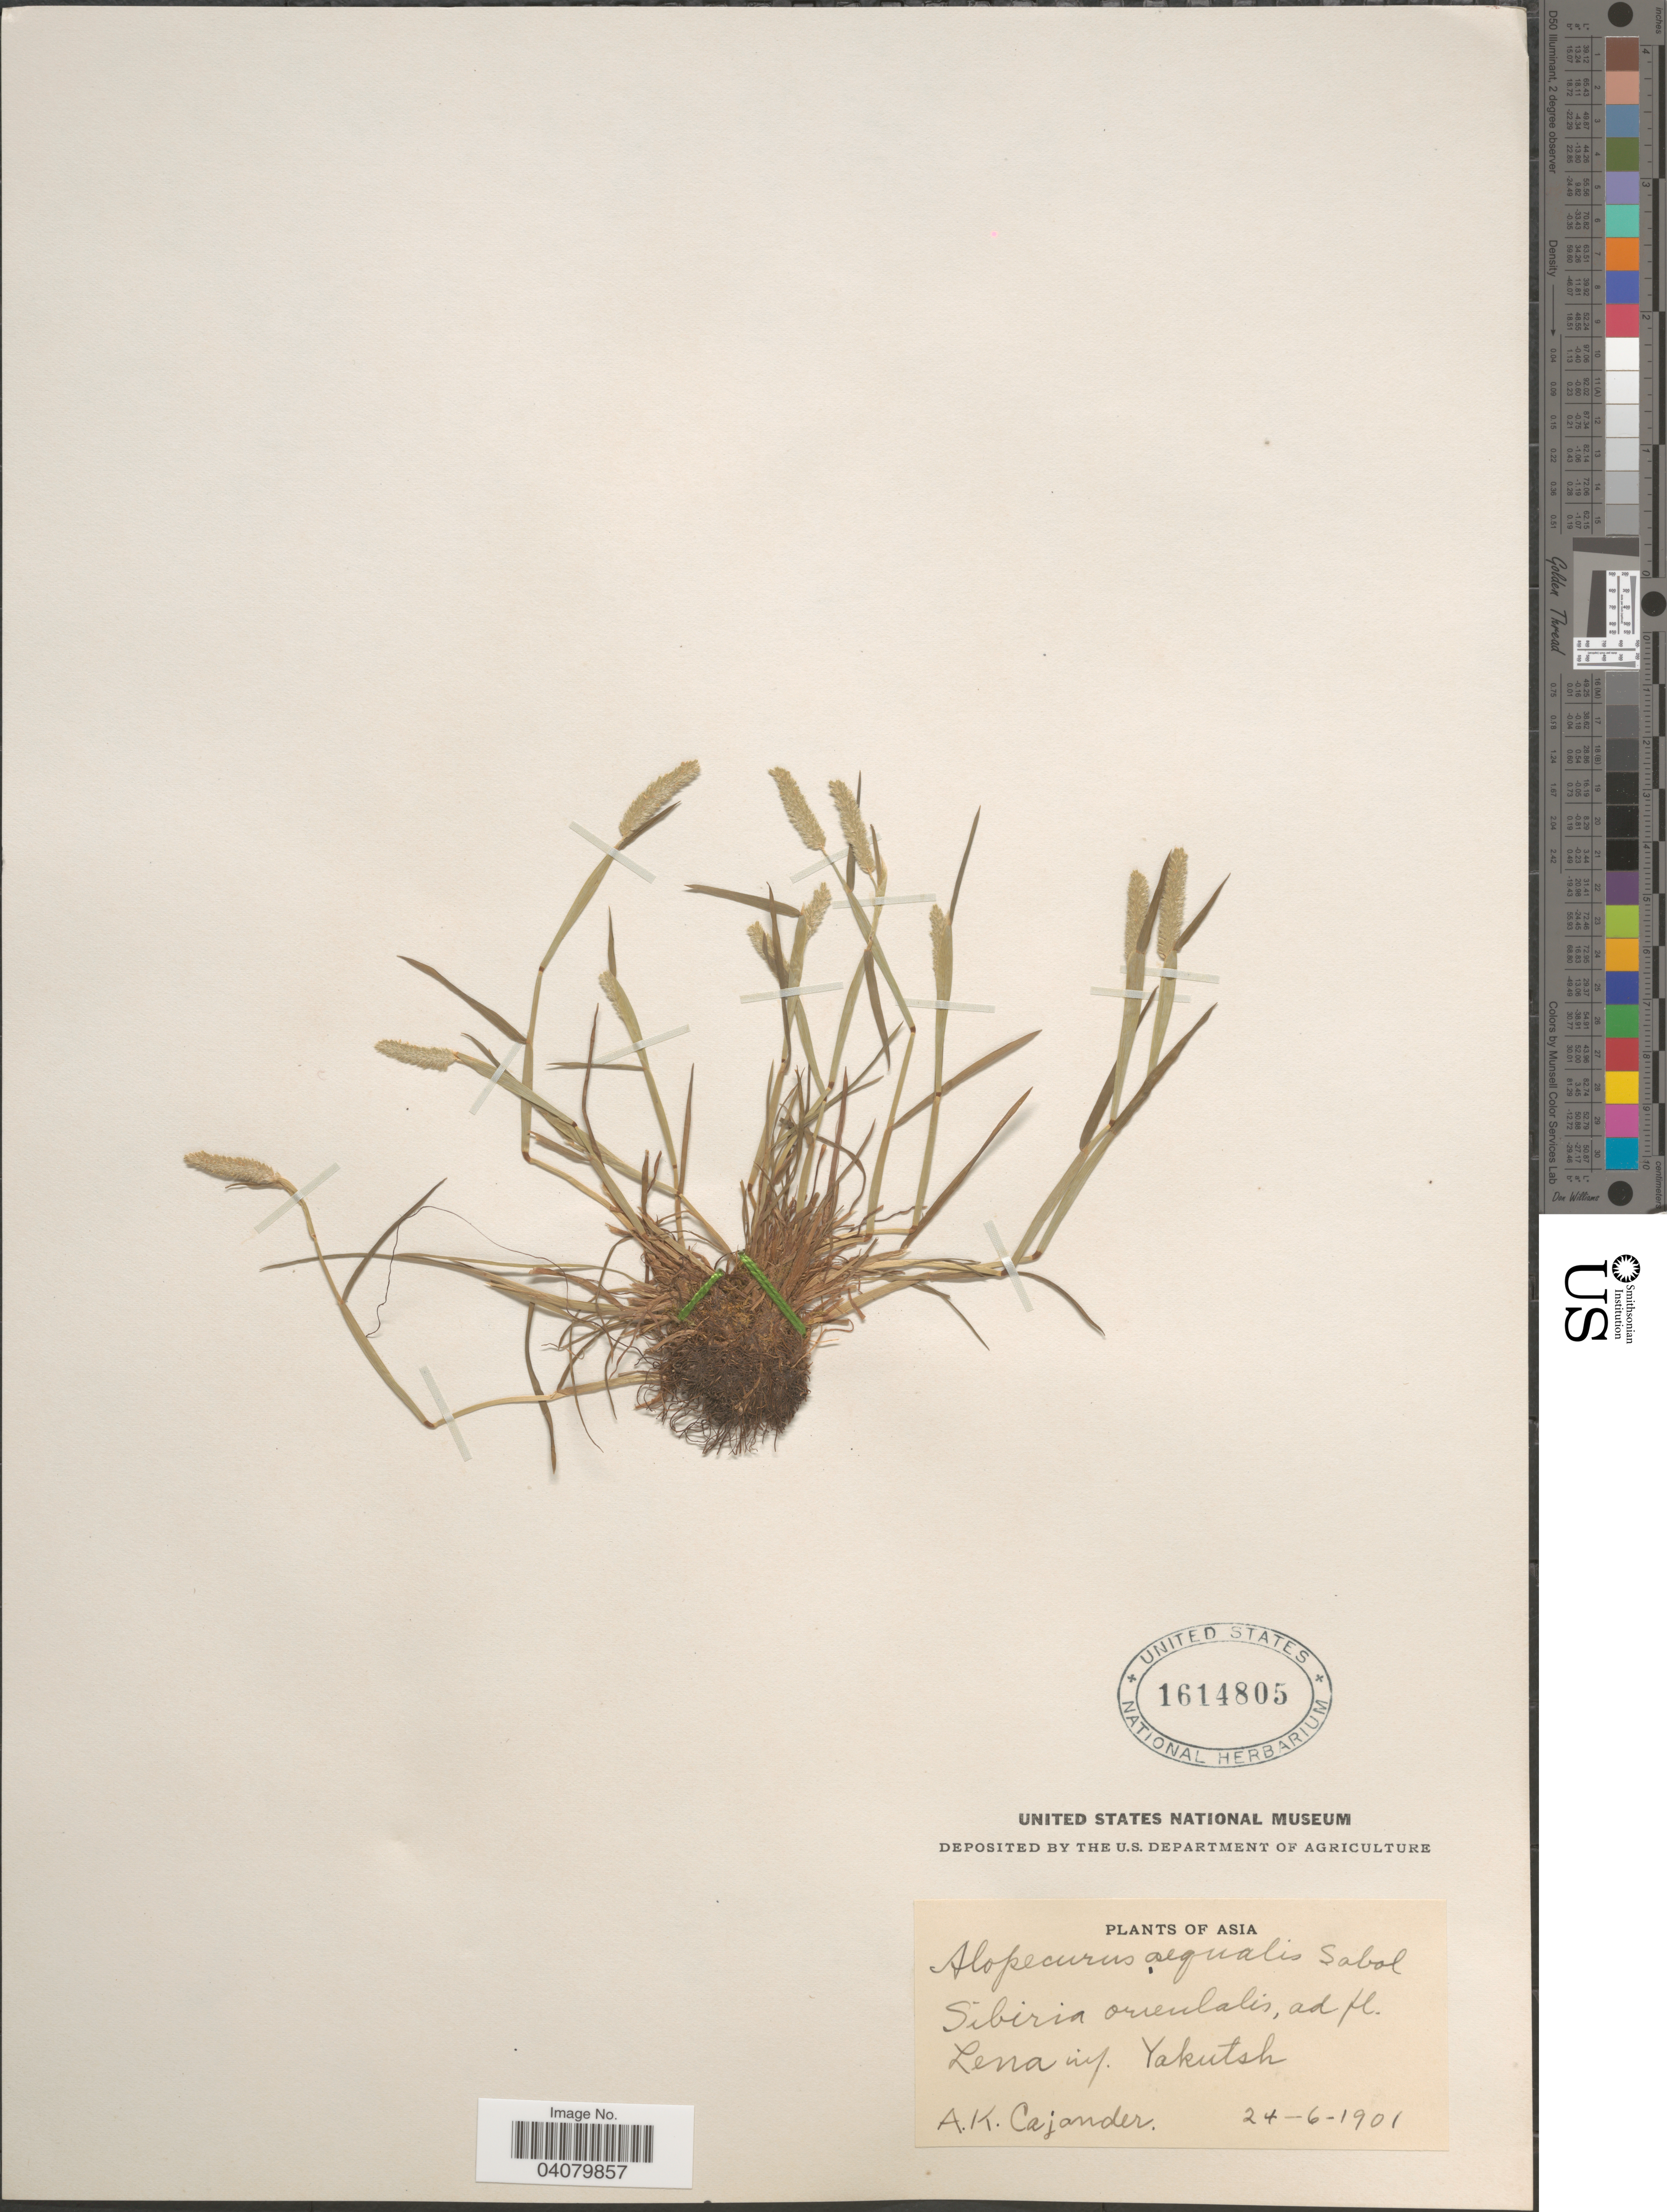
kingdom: Plantae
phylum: Tracheophyta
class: Liliopsida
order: Poales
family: Poaceae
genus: Alopecurus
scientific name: Alopecurus aequalis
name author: Sobol.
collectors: A. Cajander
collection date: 1901-06-24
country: Russian Federation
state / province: Sakha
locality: Asia. Sibiria orientalis, ad fl. Lena inf. Yakutsh.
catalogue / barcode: US 1614805